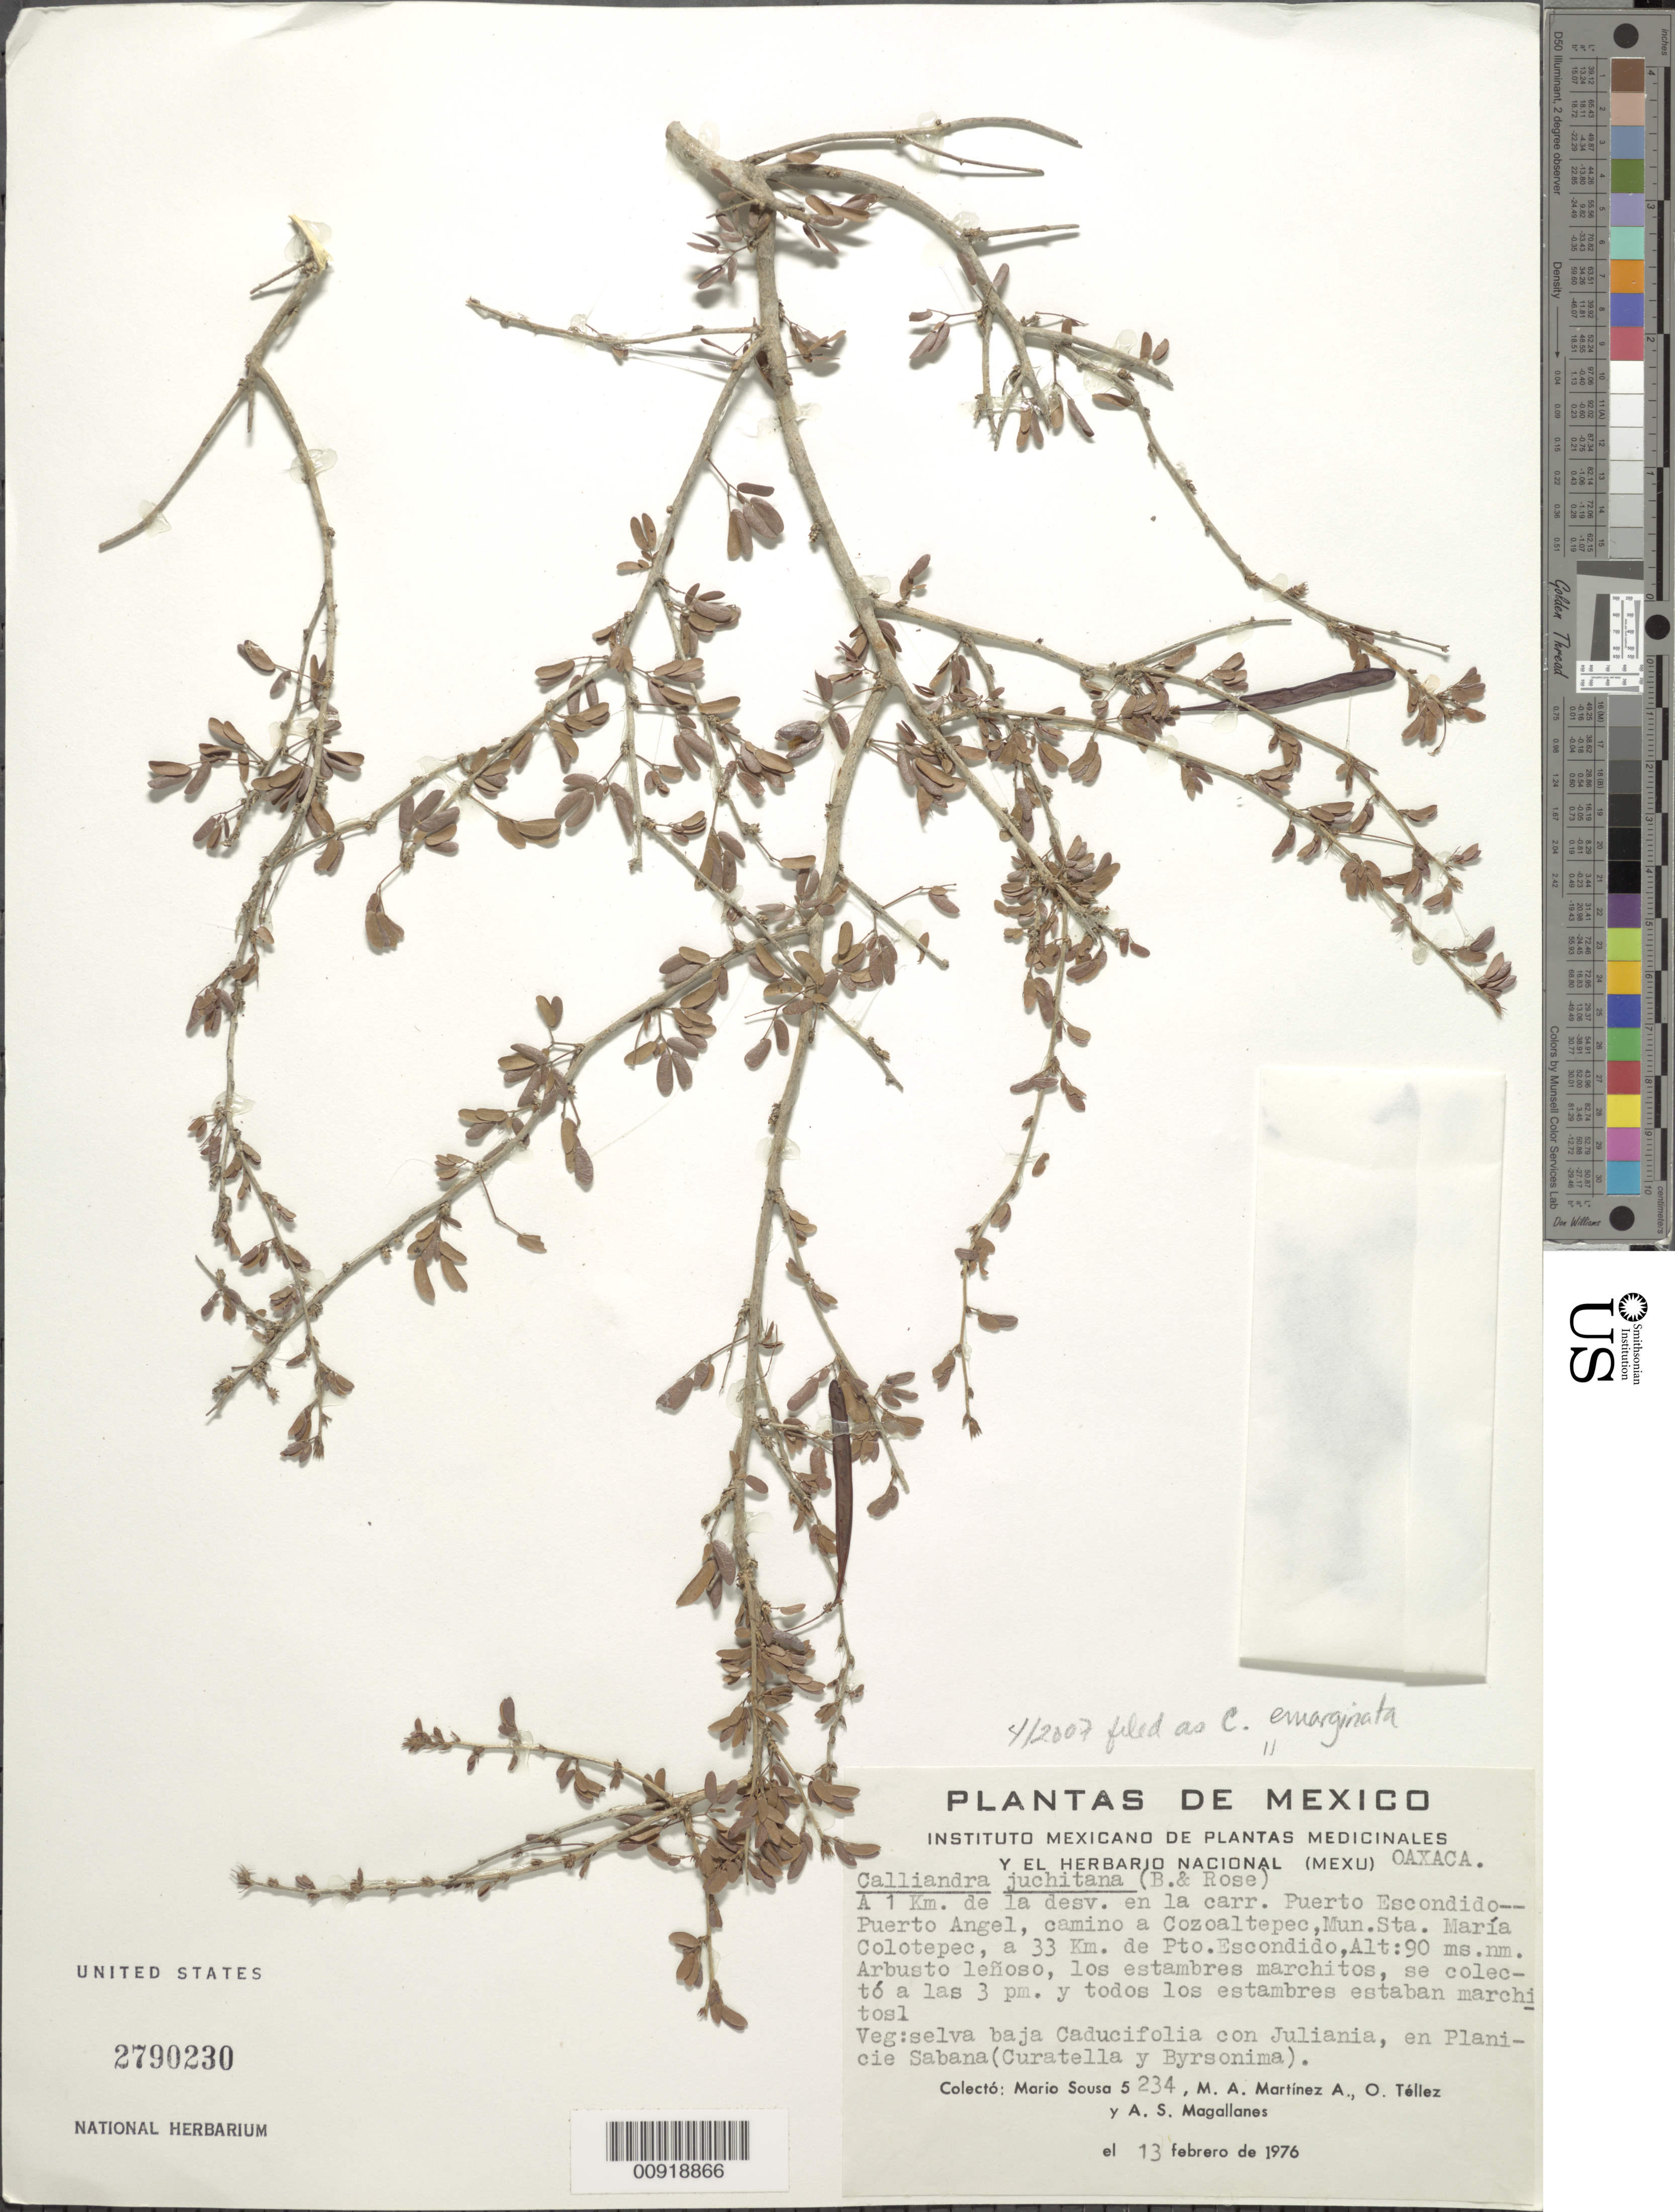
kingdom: Plantae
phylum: Tracheophyta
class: Magnoliopsida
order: Fabales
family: Fabaceae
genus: Calliandra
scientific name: Calliandra emarginata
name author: (Willd.) Benth.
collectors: M. Sousa S., M. A. Martínez Alfaro, O. Téllez V. & A. Magallanes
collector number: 5234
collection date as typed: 13 Feb 1976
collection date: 1976-02-13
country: Mexico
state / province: Oaxaca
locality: A 1 km. de la desv. en la carretera Puerto Escondido - Puerto Angel, camino a Cozoaltepec, Mun. Sta. María Colotepec, a 33 km. de Pto. Escondido.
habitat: Selva baja caducifolia con Juliania, en Planicie Sabana (Curatella y Byrsonima).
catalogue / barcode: US 2790230